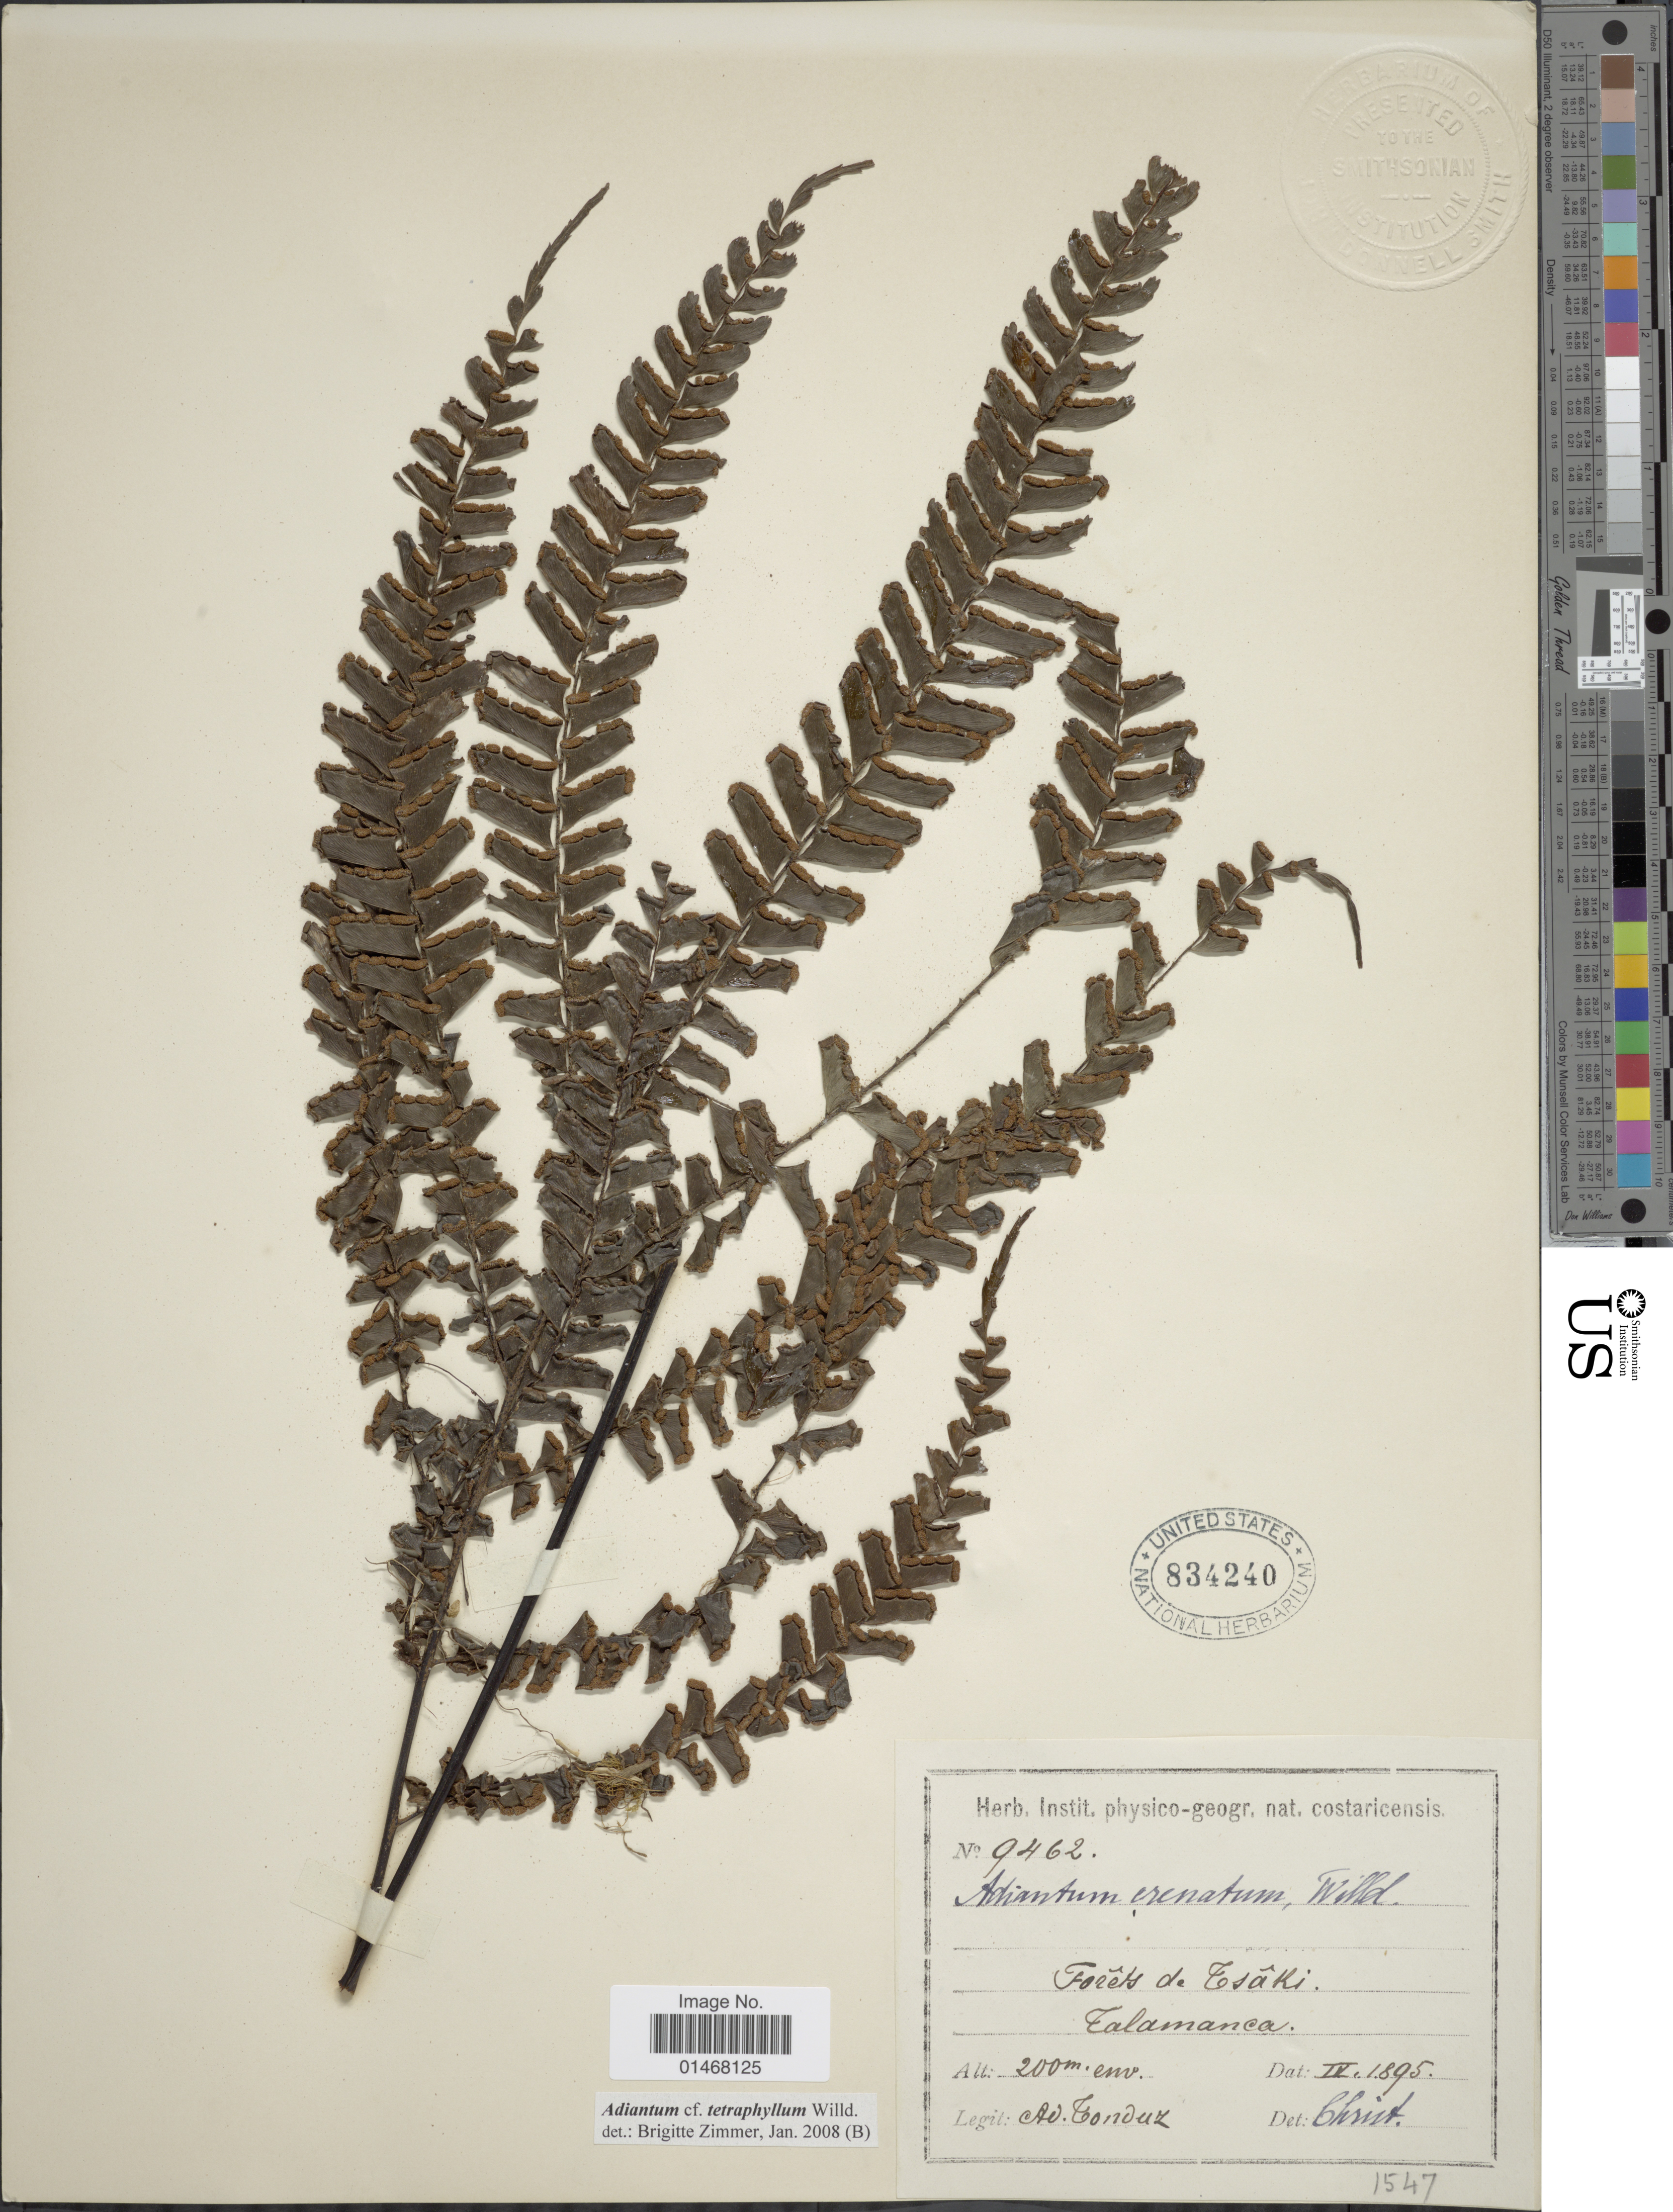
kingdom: Plantae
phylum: Tracheophyta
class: Polypodiopsida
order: Polypodiales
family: Pteridaceae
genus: Adiantum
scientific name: Adiantum tetraphyllum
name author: Humb. & Bonpl. ex Willd.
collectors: A. Tonduz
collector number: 9462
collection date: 1895-04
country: Costa Rica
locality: Forets de Tsâki,Talamanca.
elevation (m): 200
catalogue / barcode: US 834240